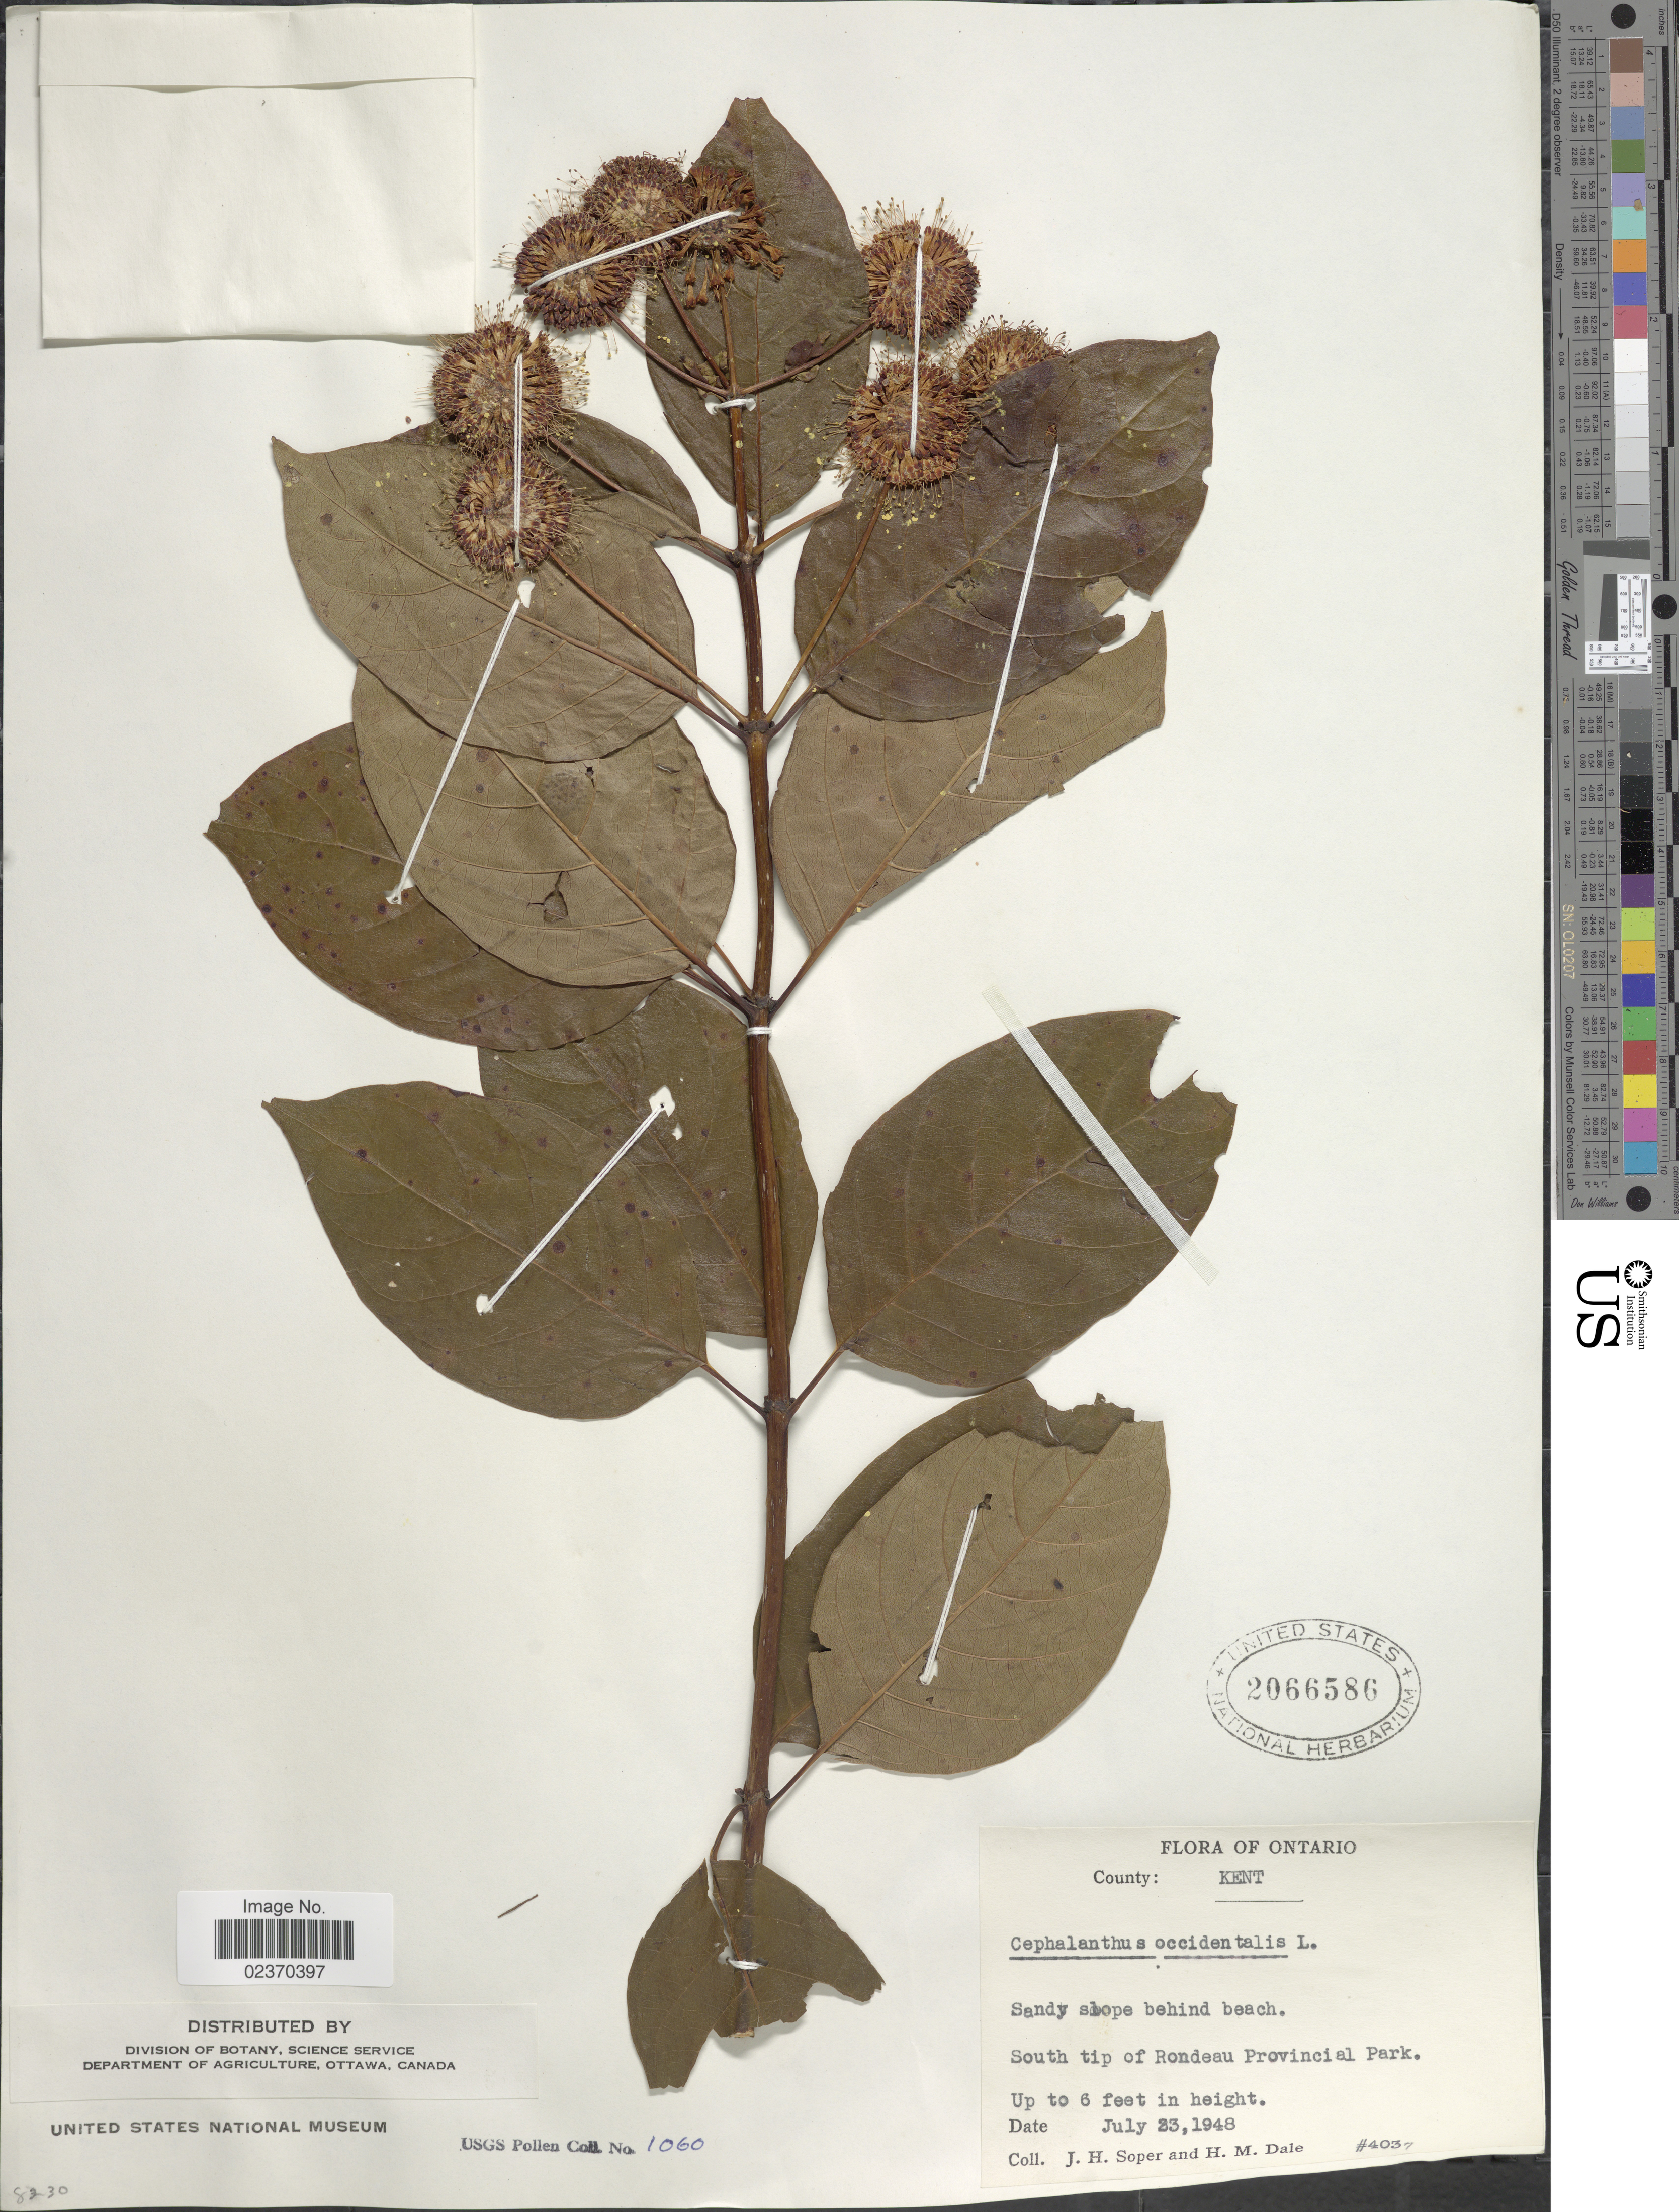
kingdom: Plantae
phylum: Tracheophyta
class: Magnoliopsida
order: Gentianales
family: Rubiaceae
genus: Cephalanthus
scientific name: Cephalanthus occidentalis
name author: L.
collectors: J. H. Soper & H. M. Dale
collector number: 4037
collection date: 1948-07-23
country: Canada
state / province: Ontario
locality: County: Kent. South tip of Rondeau Provincial Park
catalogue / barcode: US 2066586